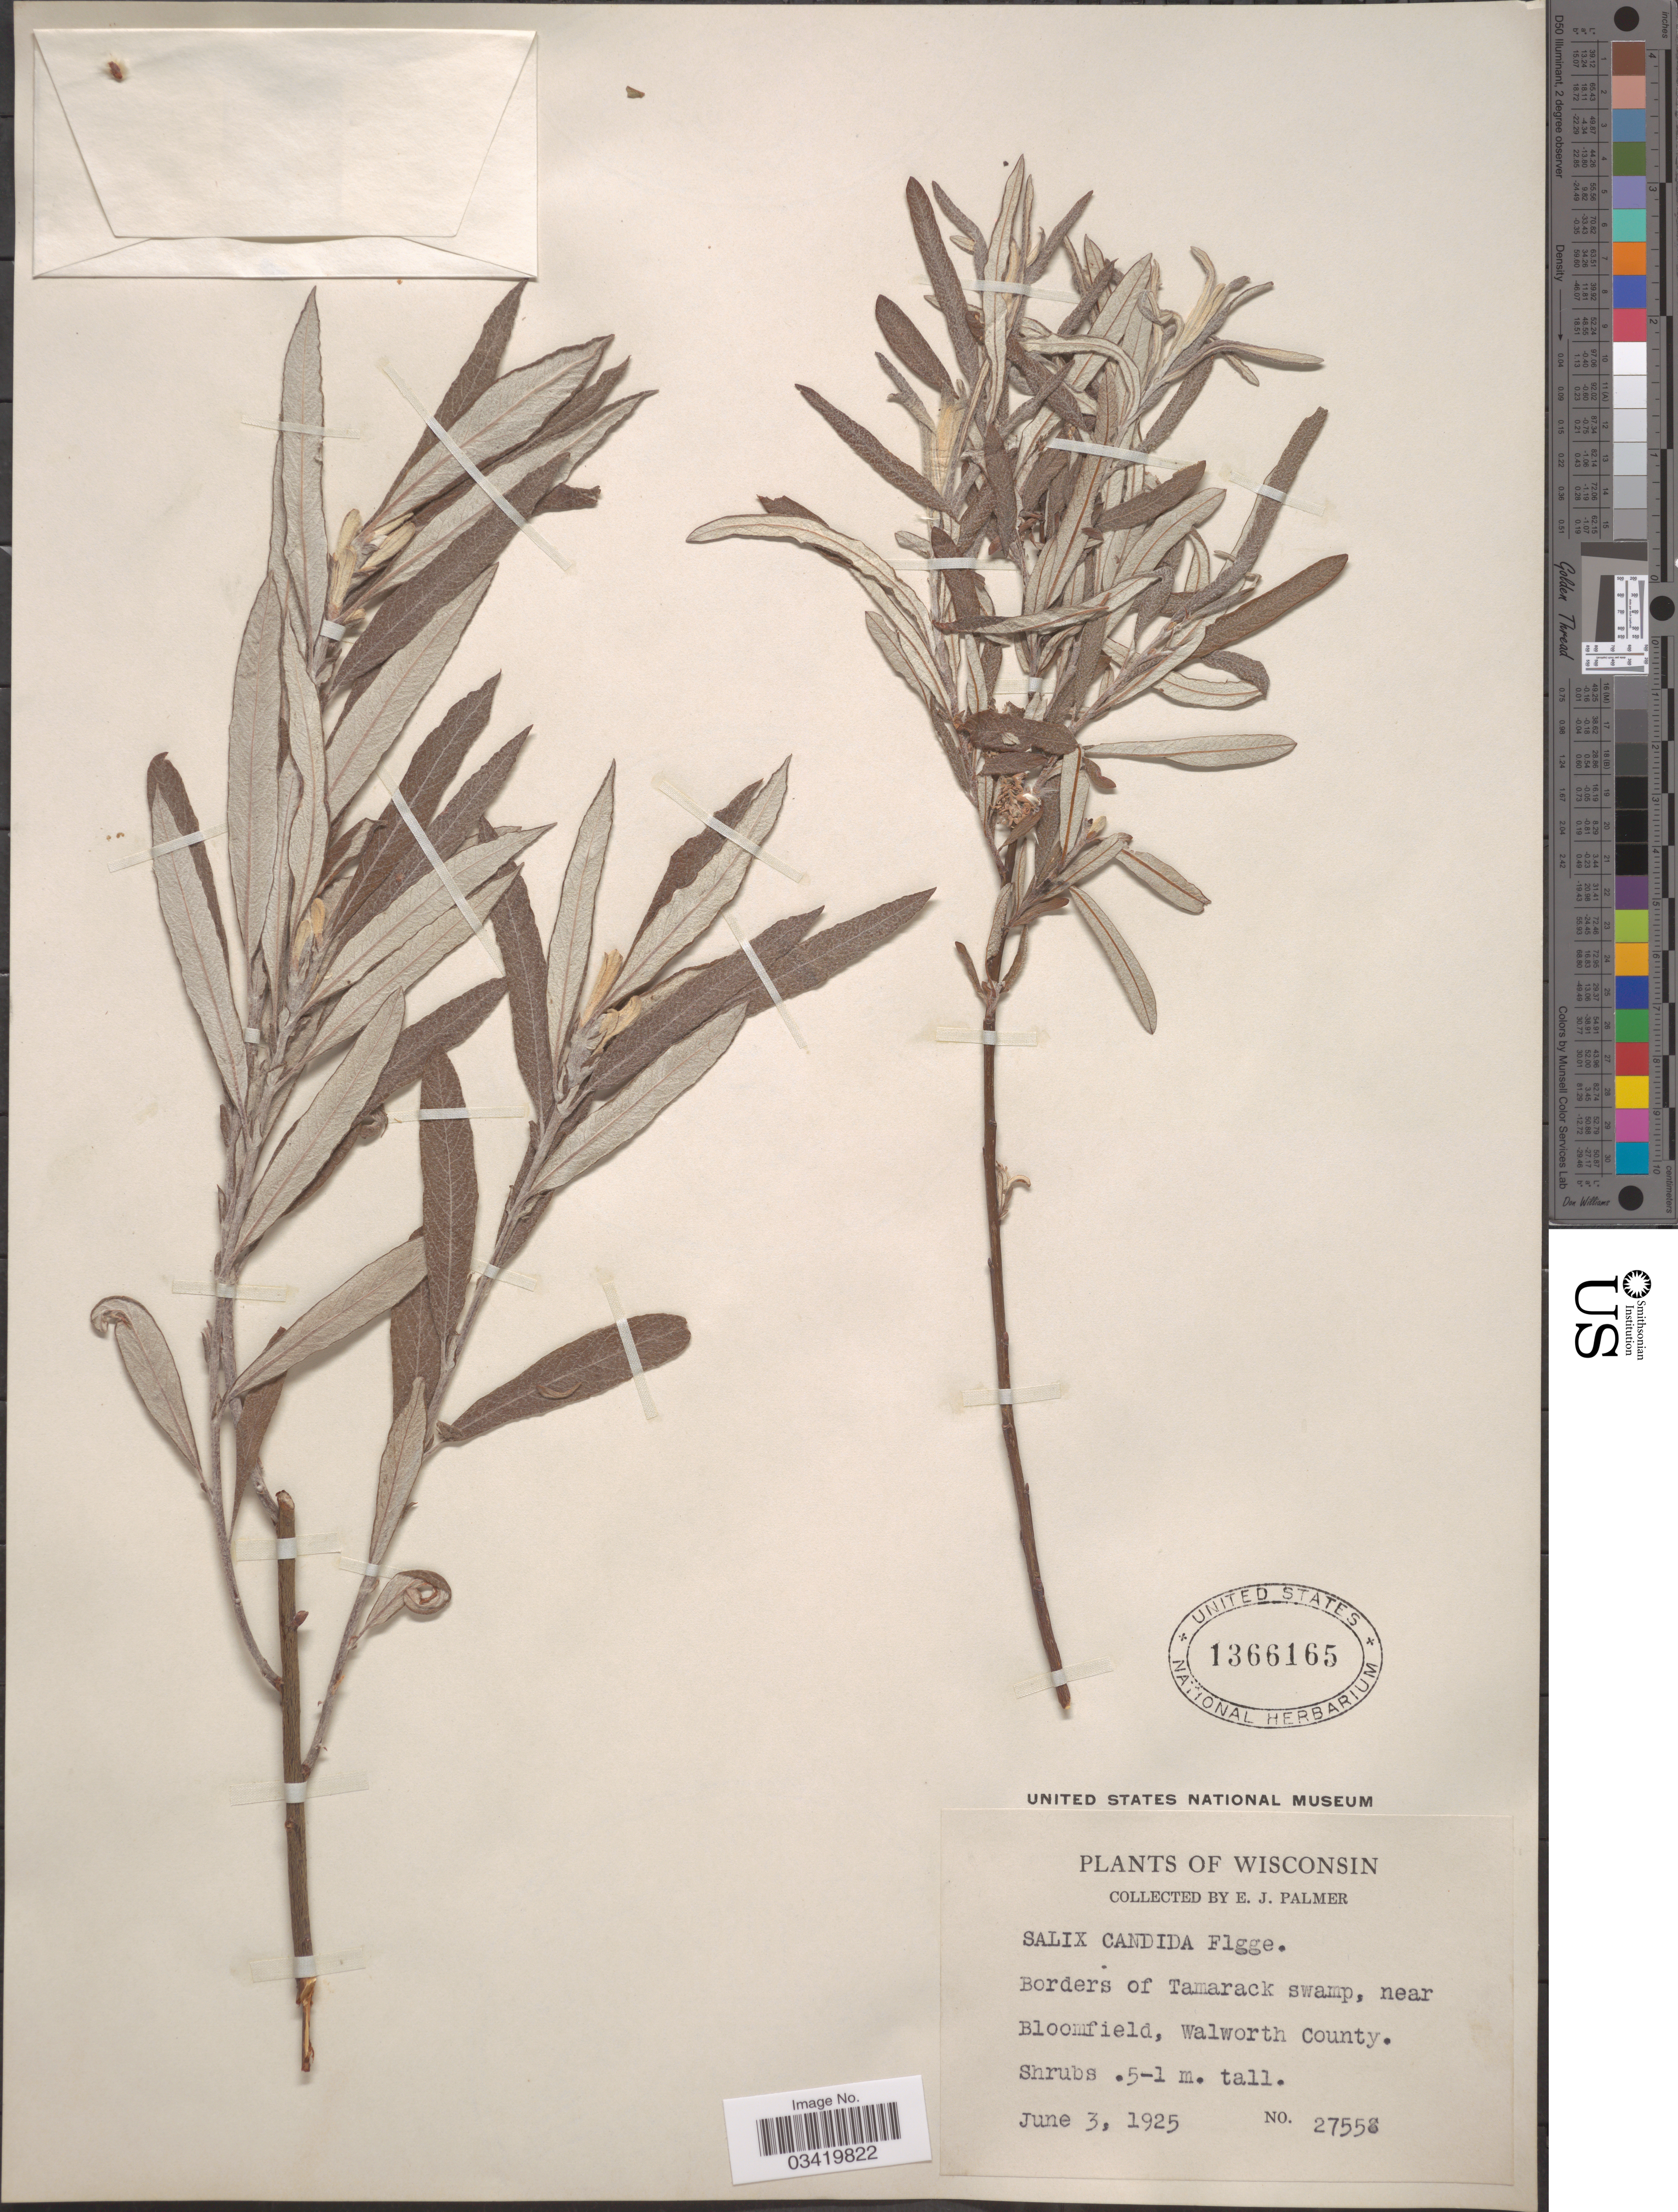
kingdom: Plantae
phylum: Tracheophyta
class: Magnoliopsida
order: Malpighiales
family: Salicaceae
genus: Salix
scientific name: Salix candida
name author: Flüggé ex Willd.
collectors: E. J. Palmer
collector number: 27558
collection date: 1925-06-03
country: United States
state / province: Wisconsin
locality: Borders of Tamarack swamp near Bloomfield, Walworth County.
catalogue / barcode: US 1366165